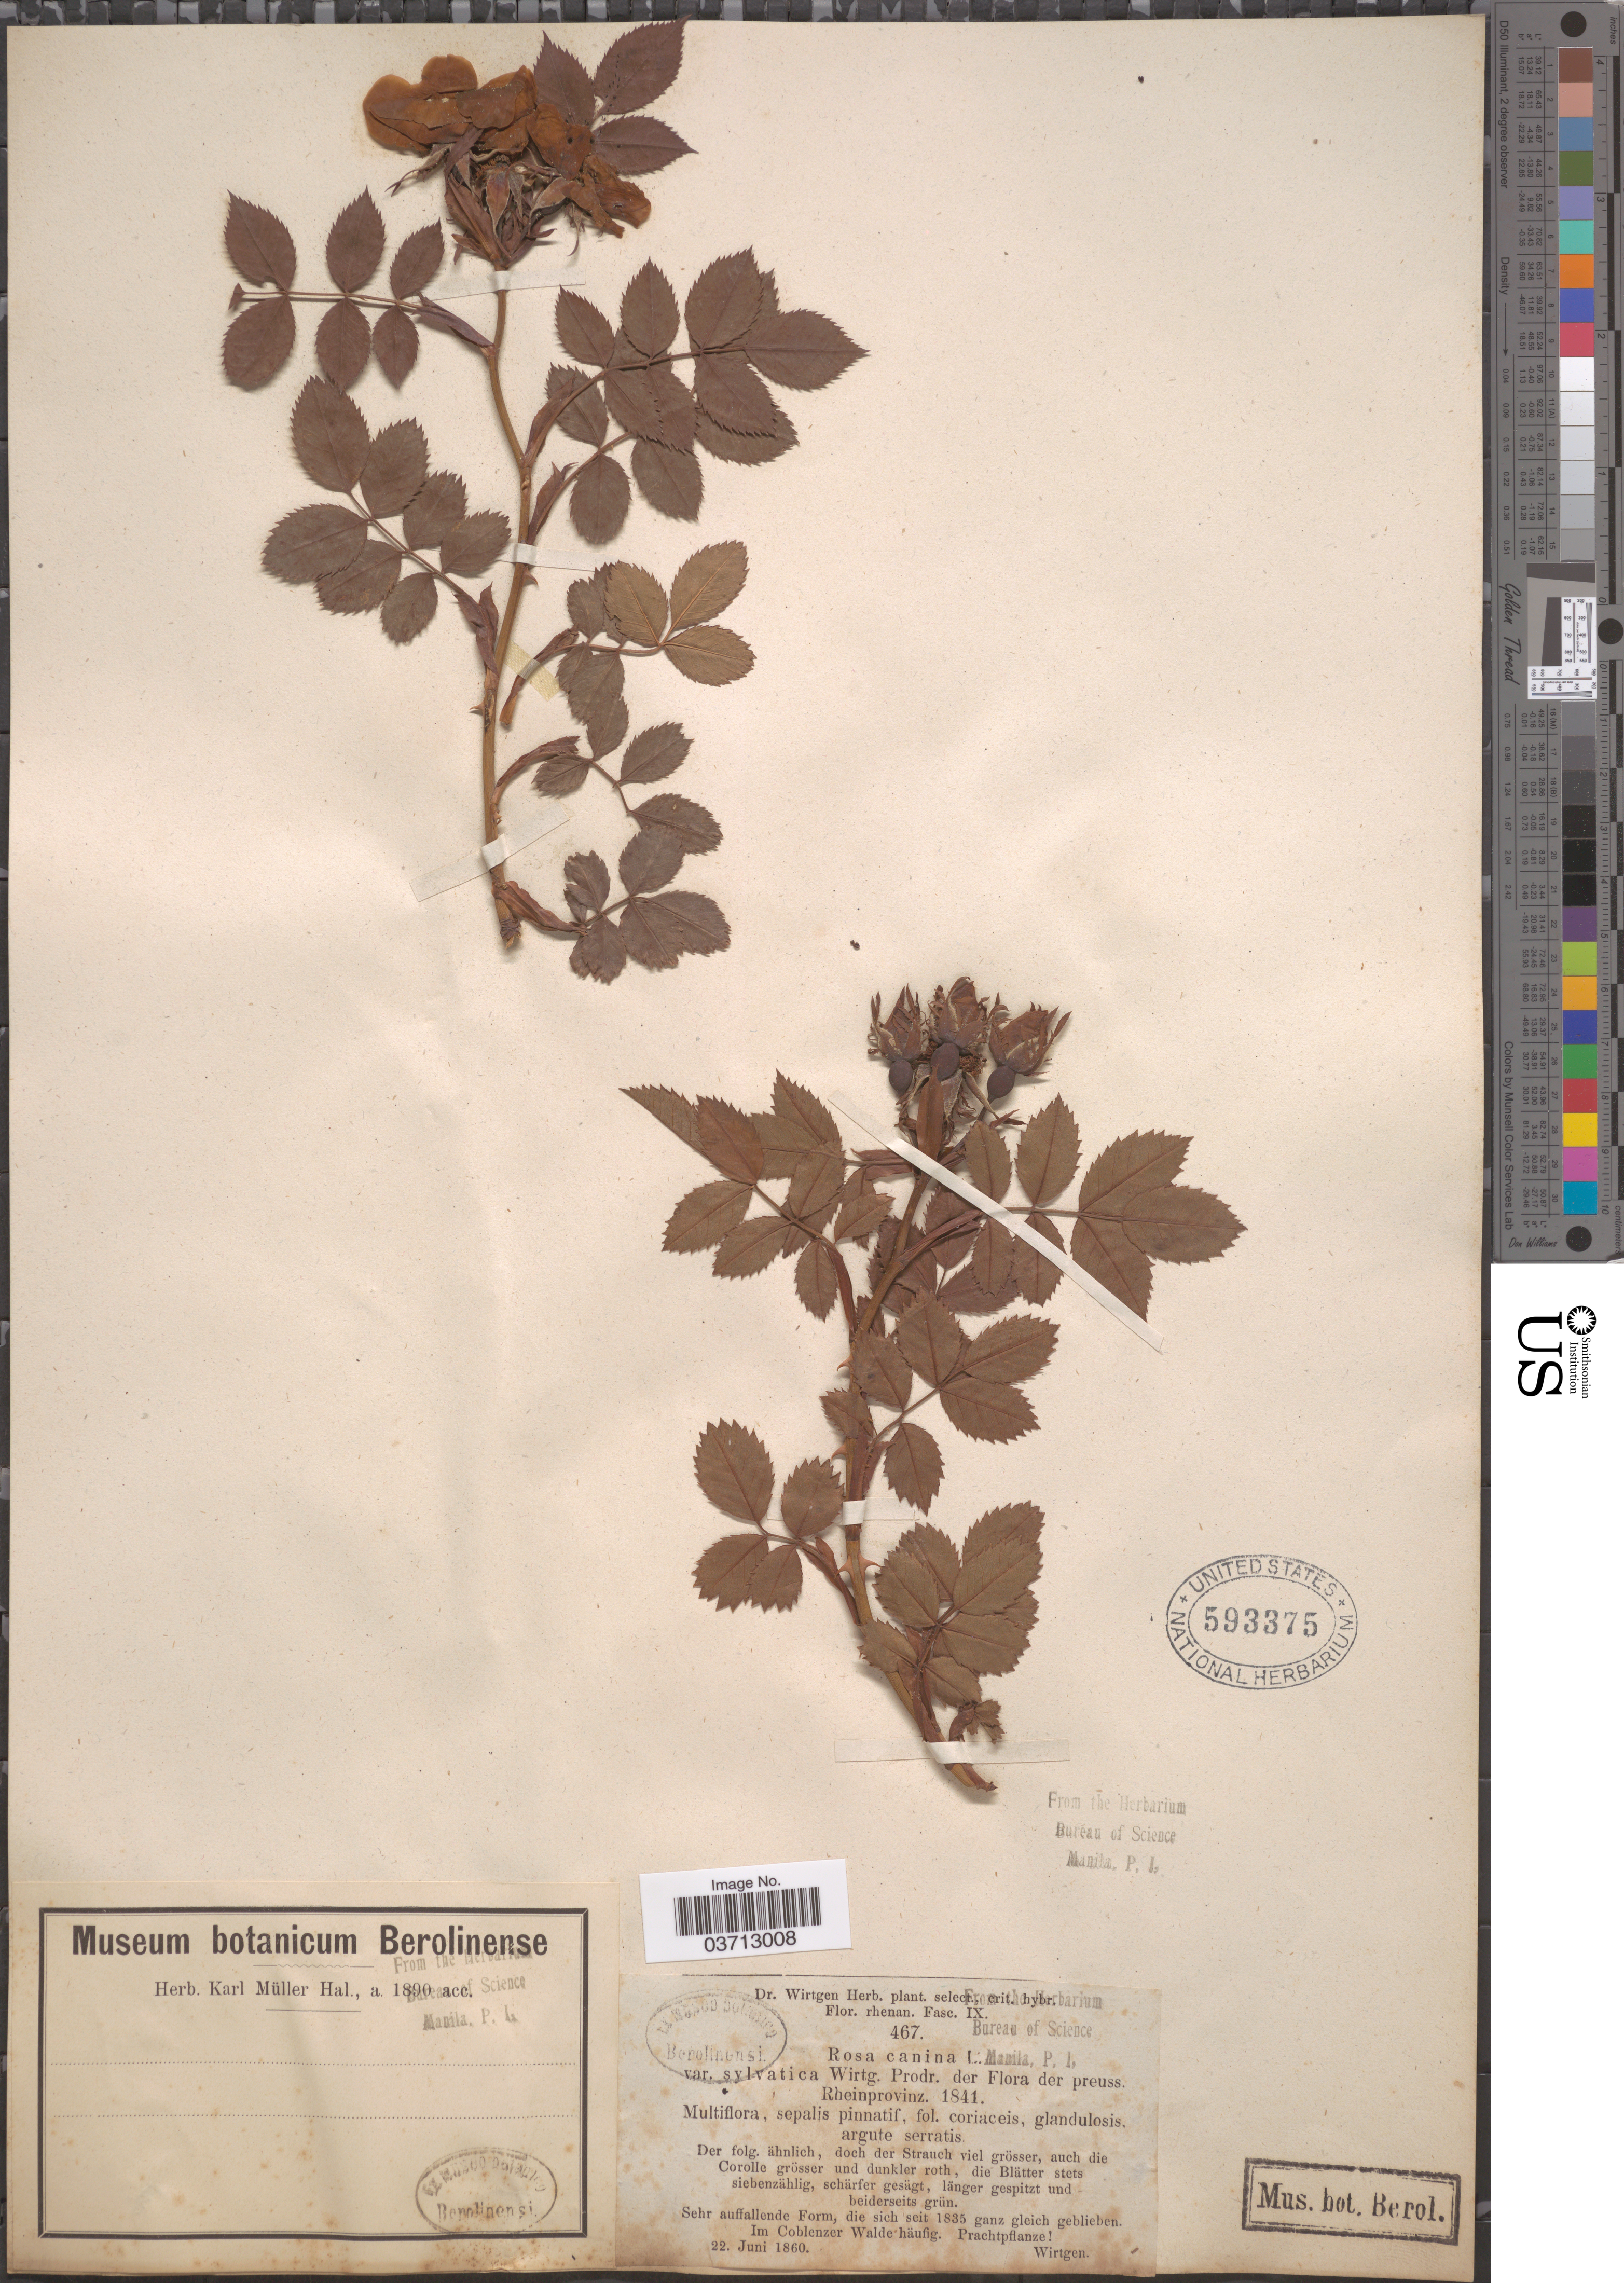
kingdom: Plantae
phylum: Tracheophyta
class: Magnoliopsida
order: Rosales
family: Rosaceae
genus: Rosa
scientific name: Rosa canina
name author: L.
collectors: Wirtgen, --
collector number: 467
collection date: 1860-06-22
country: Germany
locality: Im Coblenzer Walde häufig. Prachtpflanze [illegible text]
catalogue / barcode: US 593375